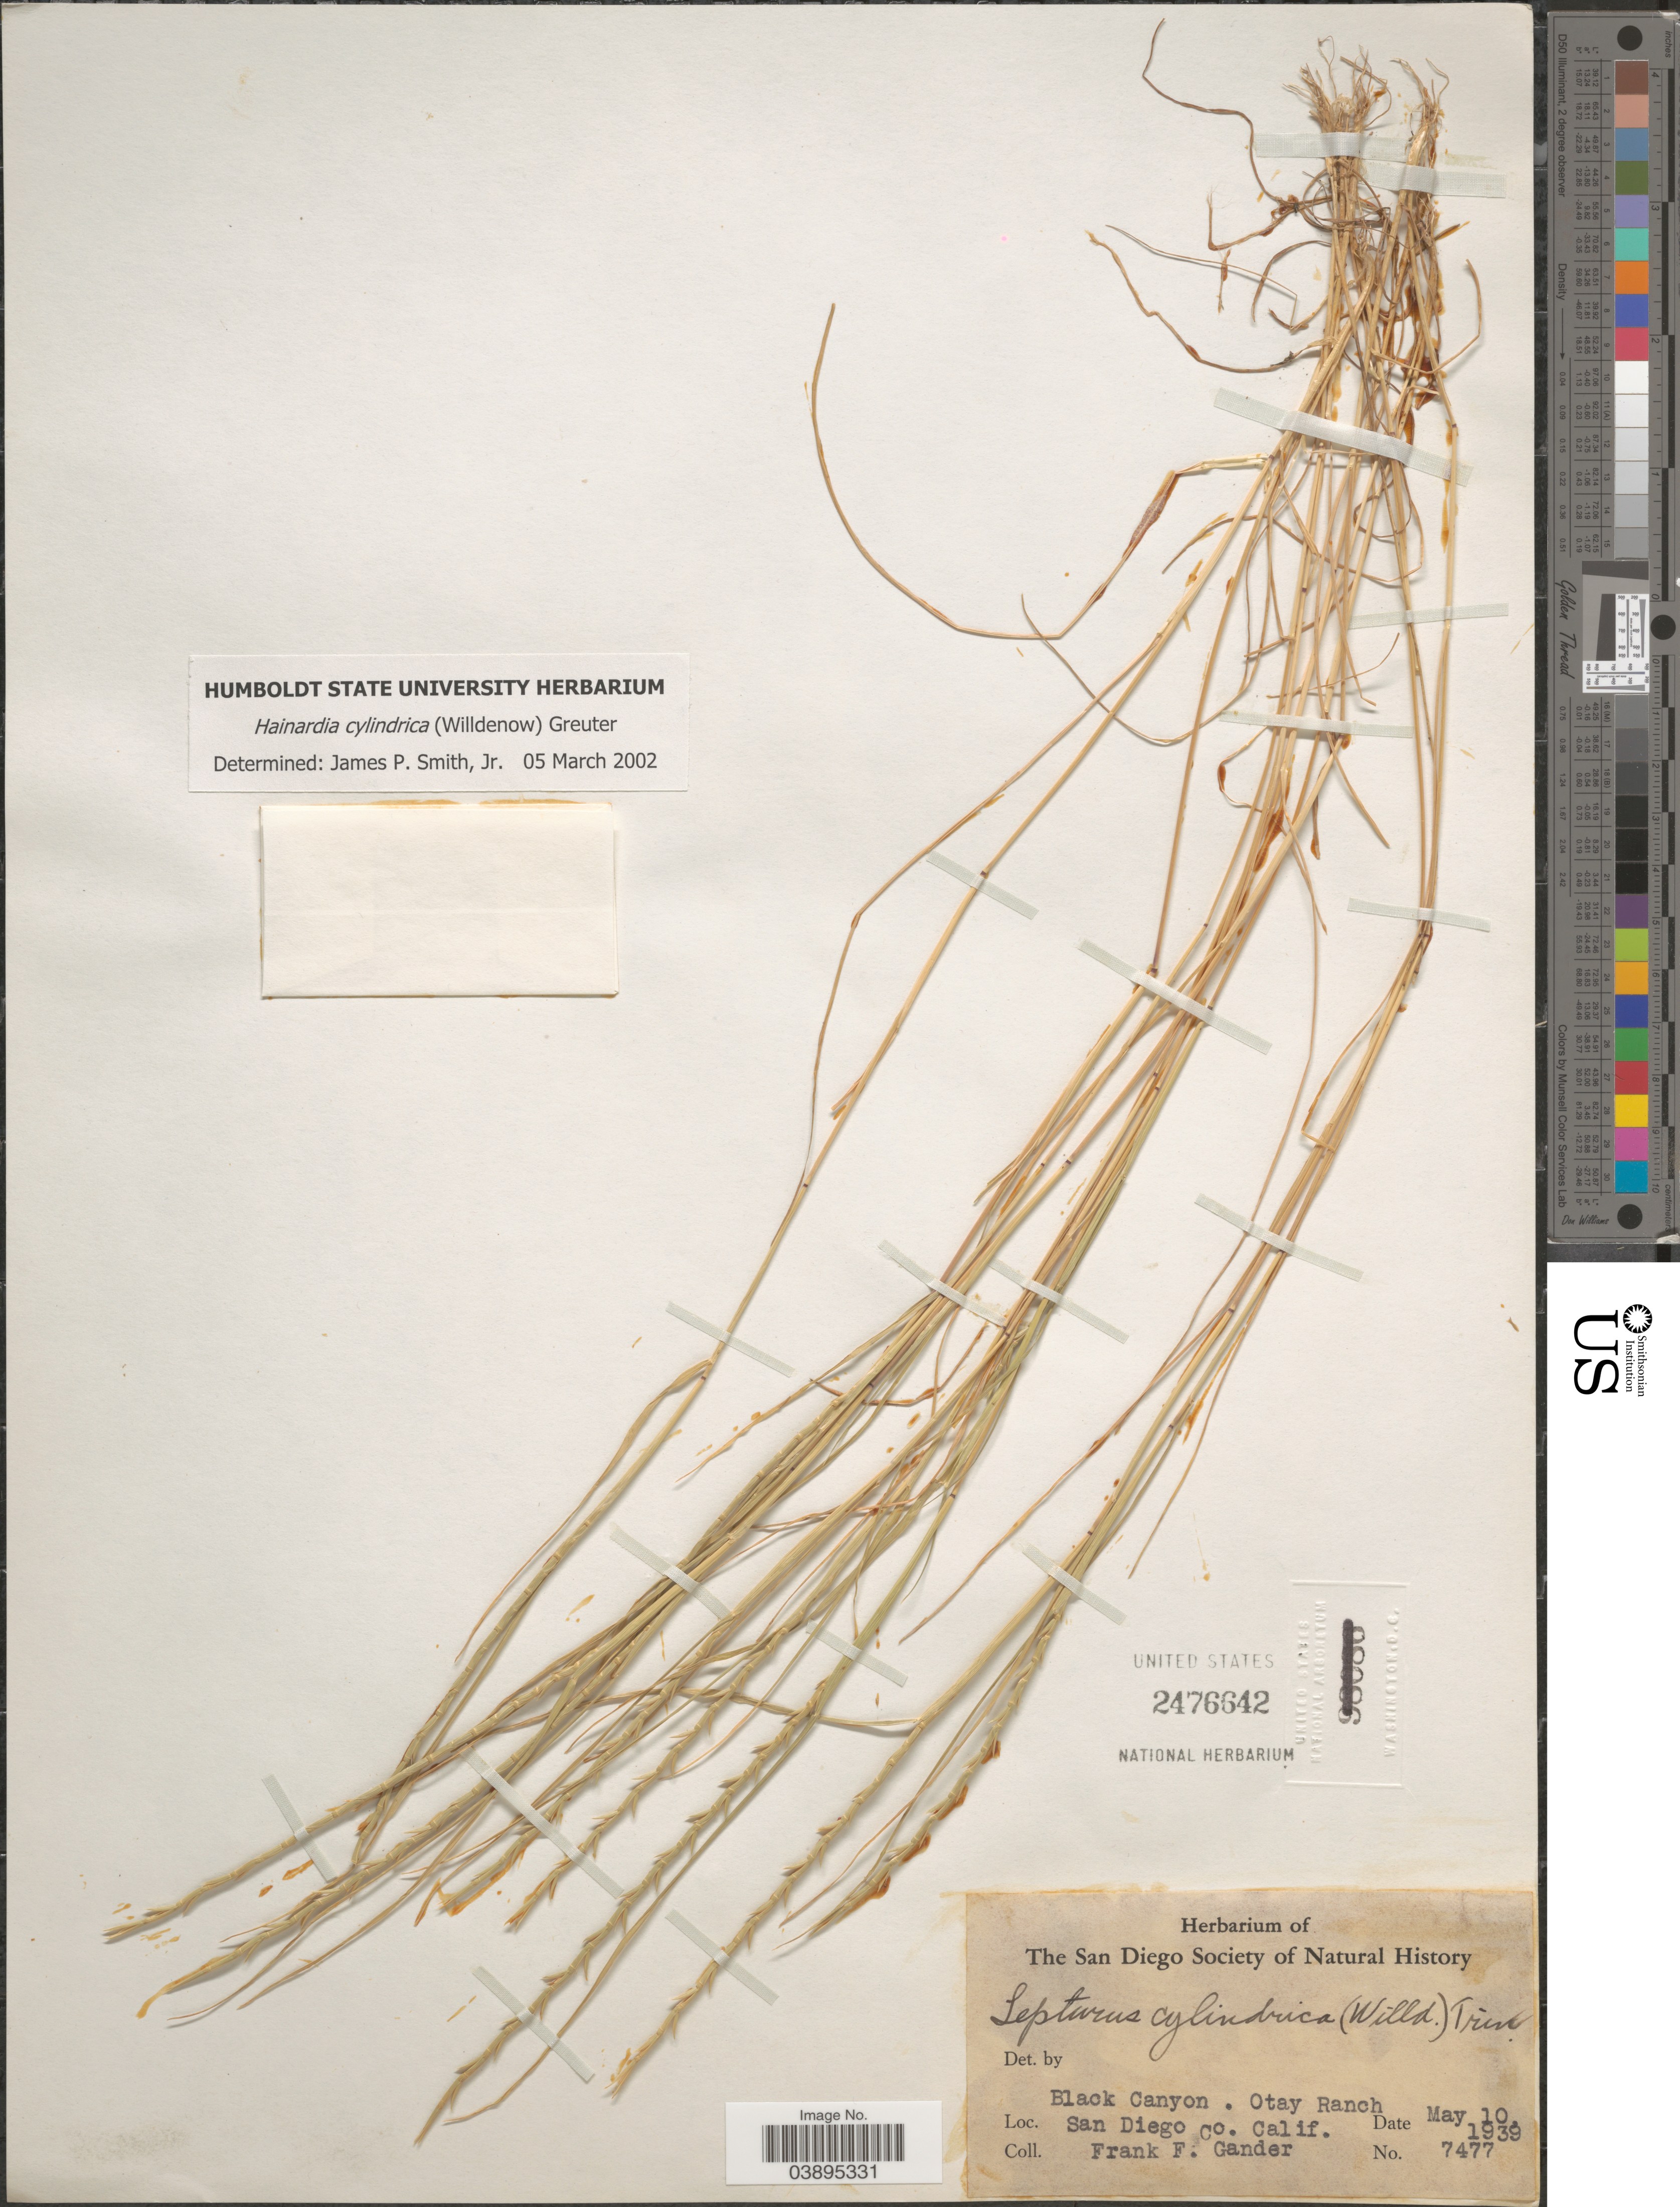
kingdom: Plantae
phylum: Tracheophyta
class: Liliopsida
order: Poales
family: Poaceae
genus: Hainardia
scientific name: Hainardia cylindrica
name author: (Willd.) Greuter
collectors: F. Gander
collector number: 7477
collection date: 1939-05-10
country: United States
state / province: California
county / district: San Diego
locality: Black Canyon. Otay Ranch. San Diego Co.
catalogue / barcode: US 2476642